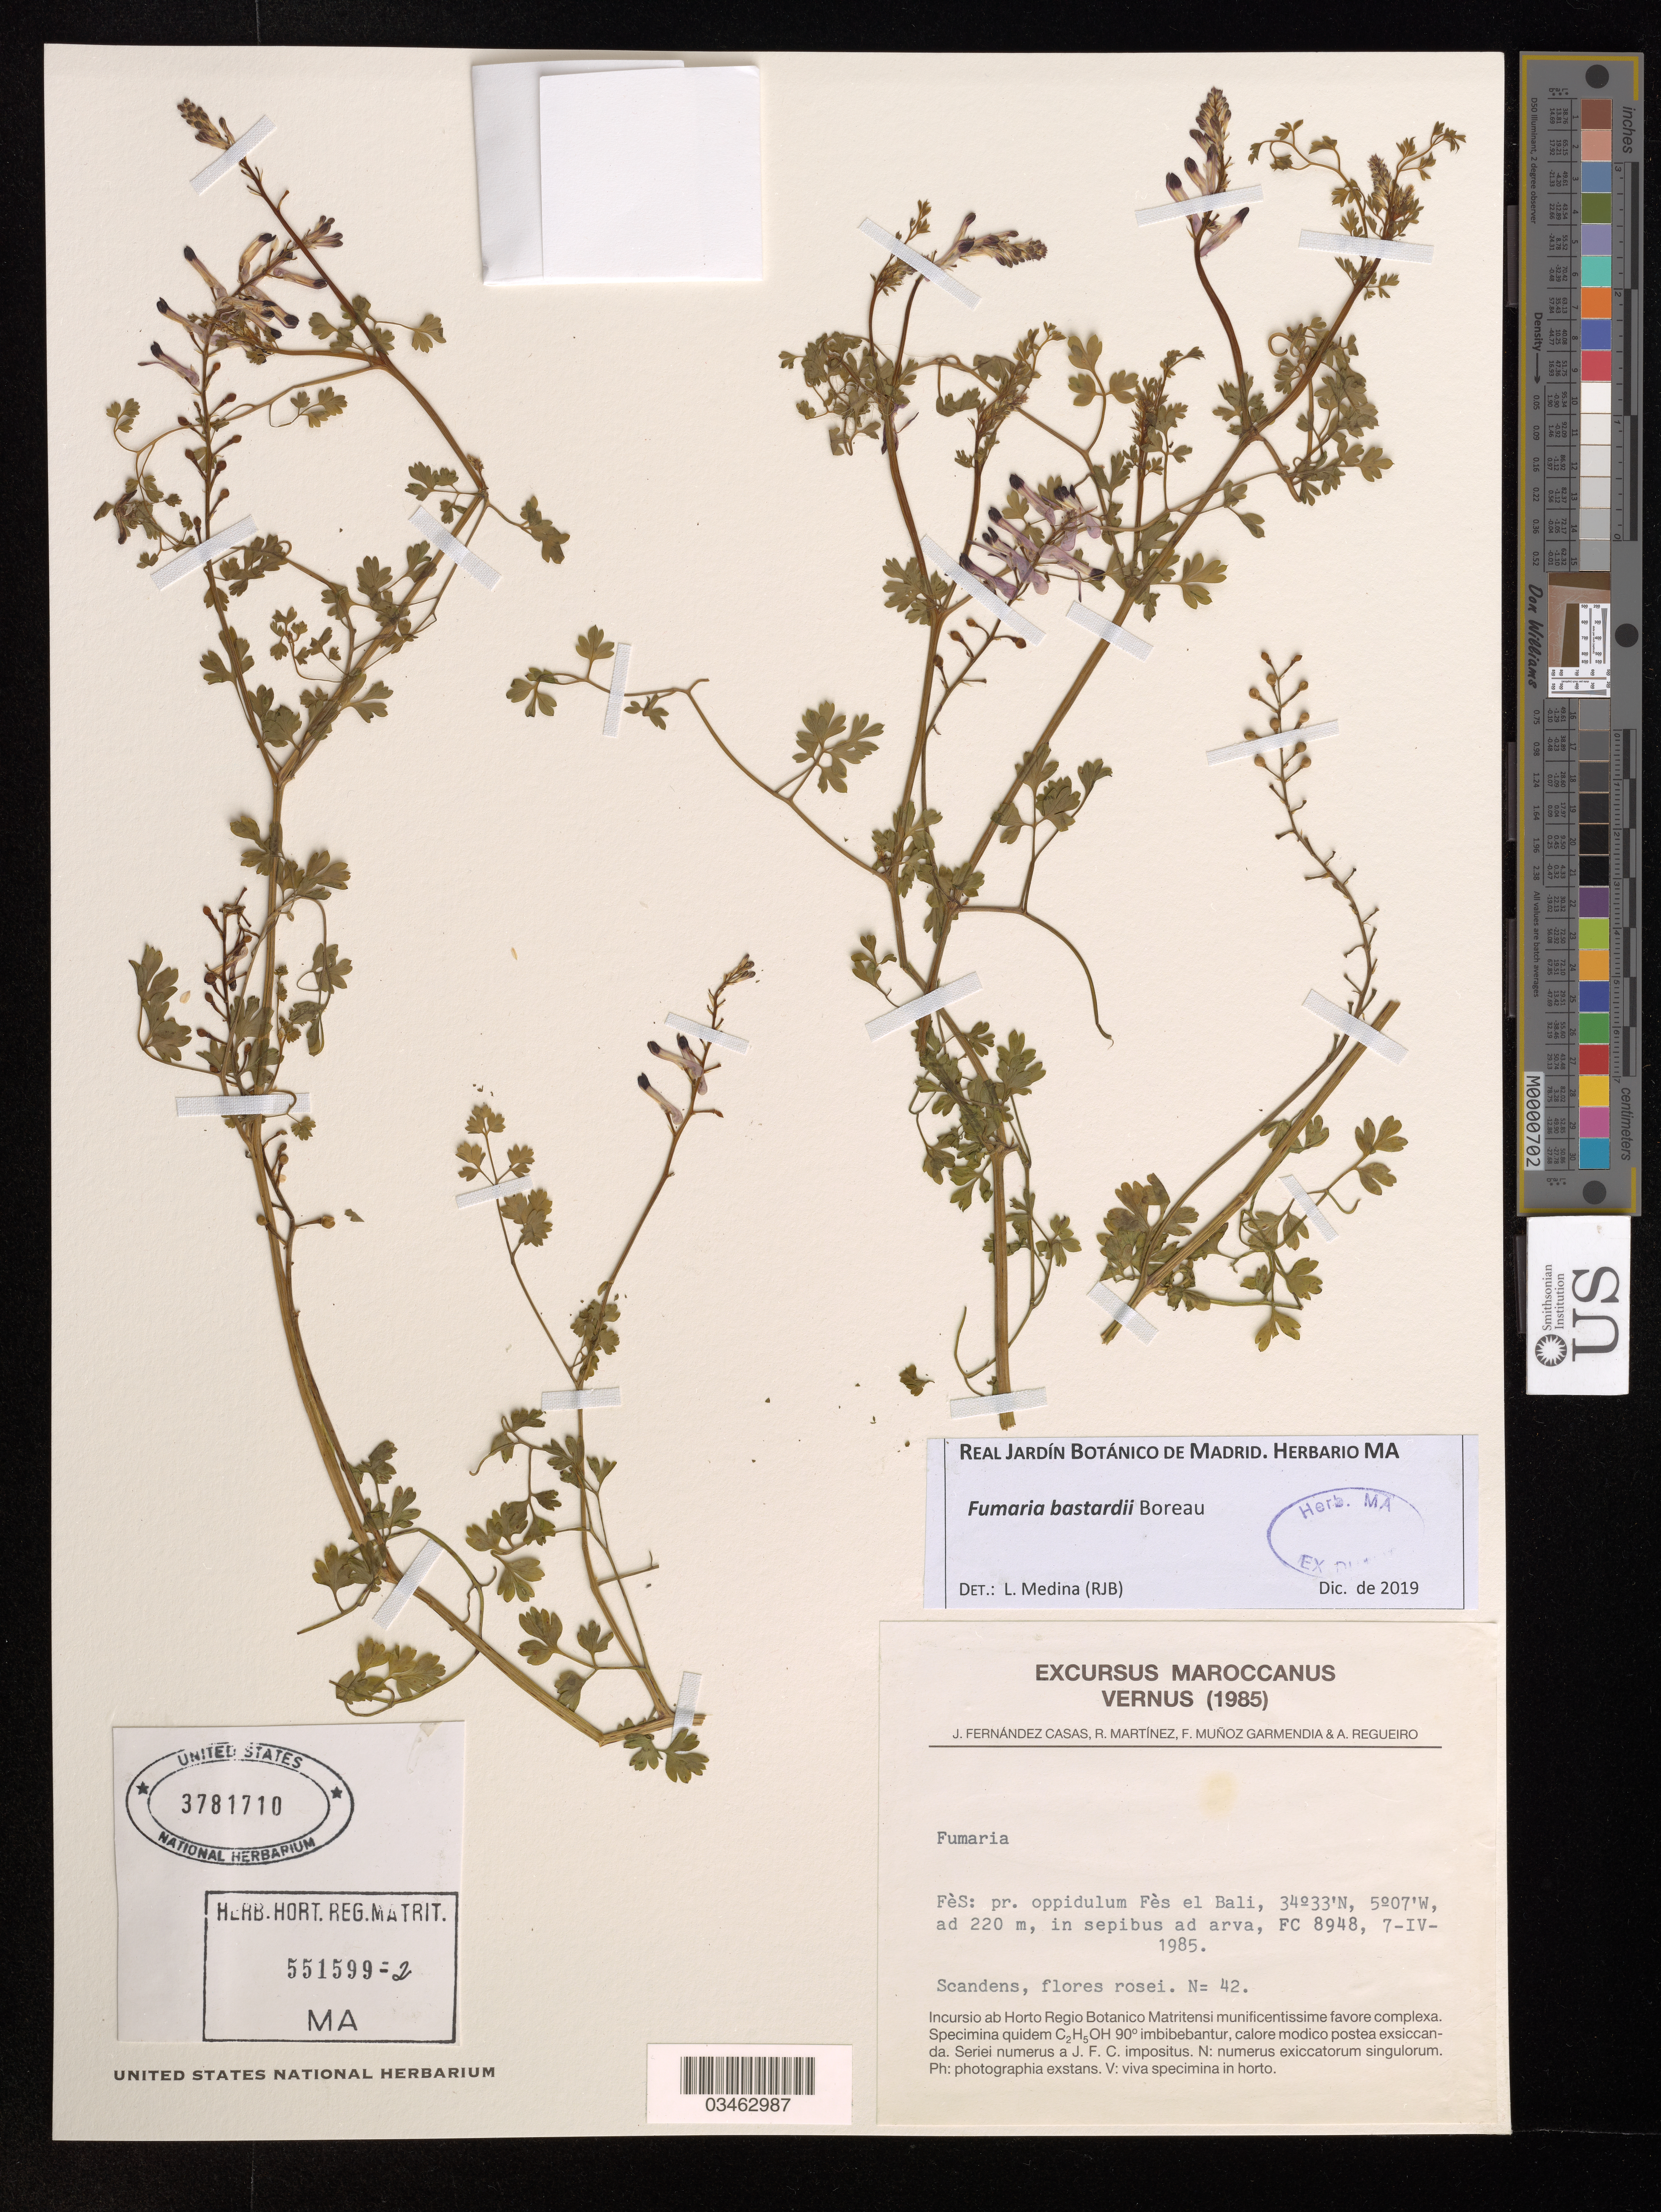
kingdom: Plantae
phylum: Tracheophyta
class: Magnoliopsida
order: Ranunculales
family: Papaveraceae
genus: Fumaria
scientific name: Fumaria bastardii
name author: Boreau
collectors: F. J. Fernández Casas, R. Martinez, F. Muñoz Garmendia & A. Regueiro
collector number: FC 8948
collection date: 1985-04-07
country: Morocco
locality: Fes: pr. oppidulum Fes el Bali, in sepibus ad arva.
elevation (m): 220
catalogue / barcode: US 3781710